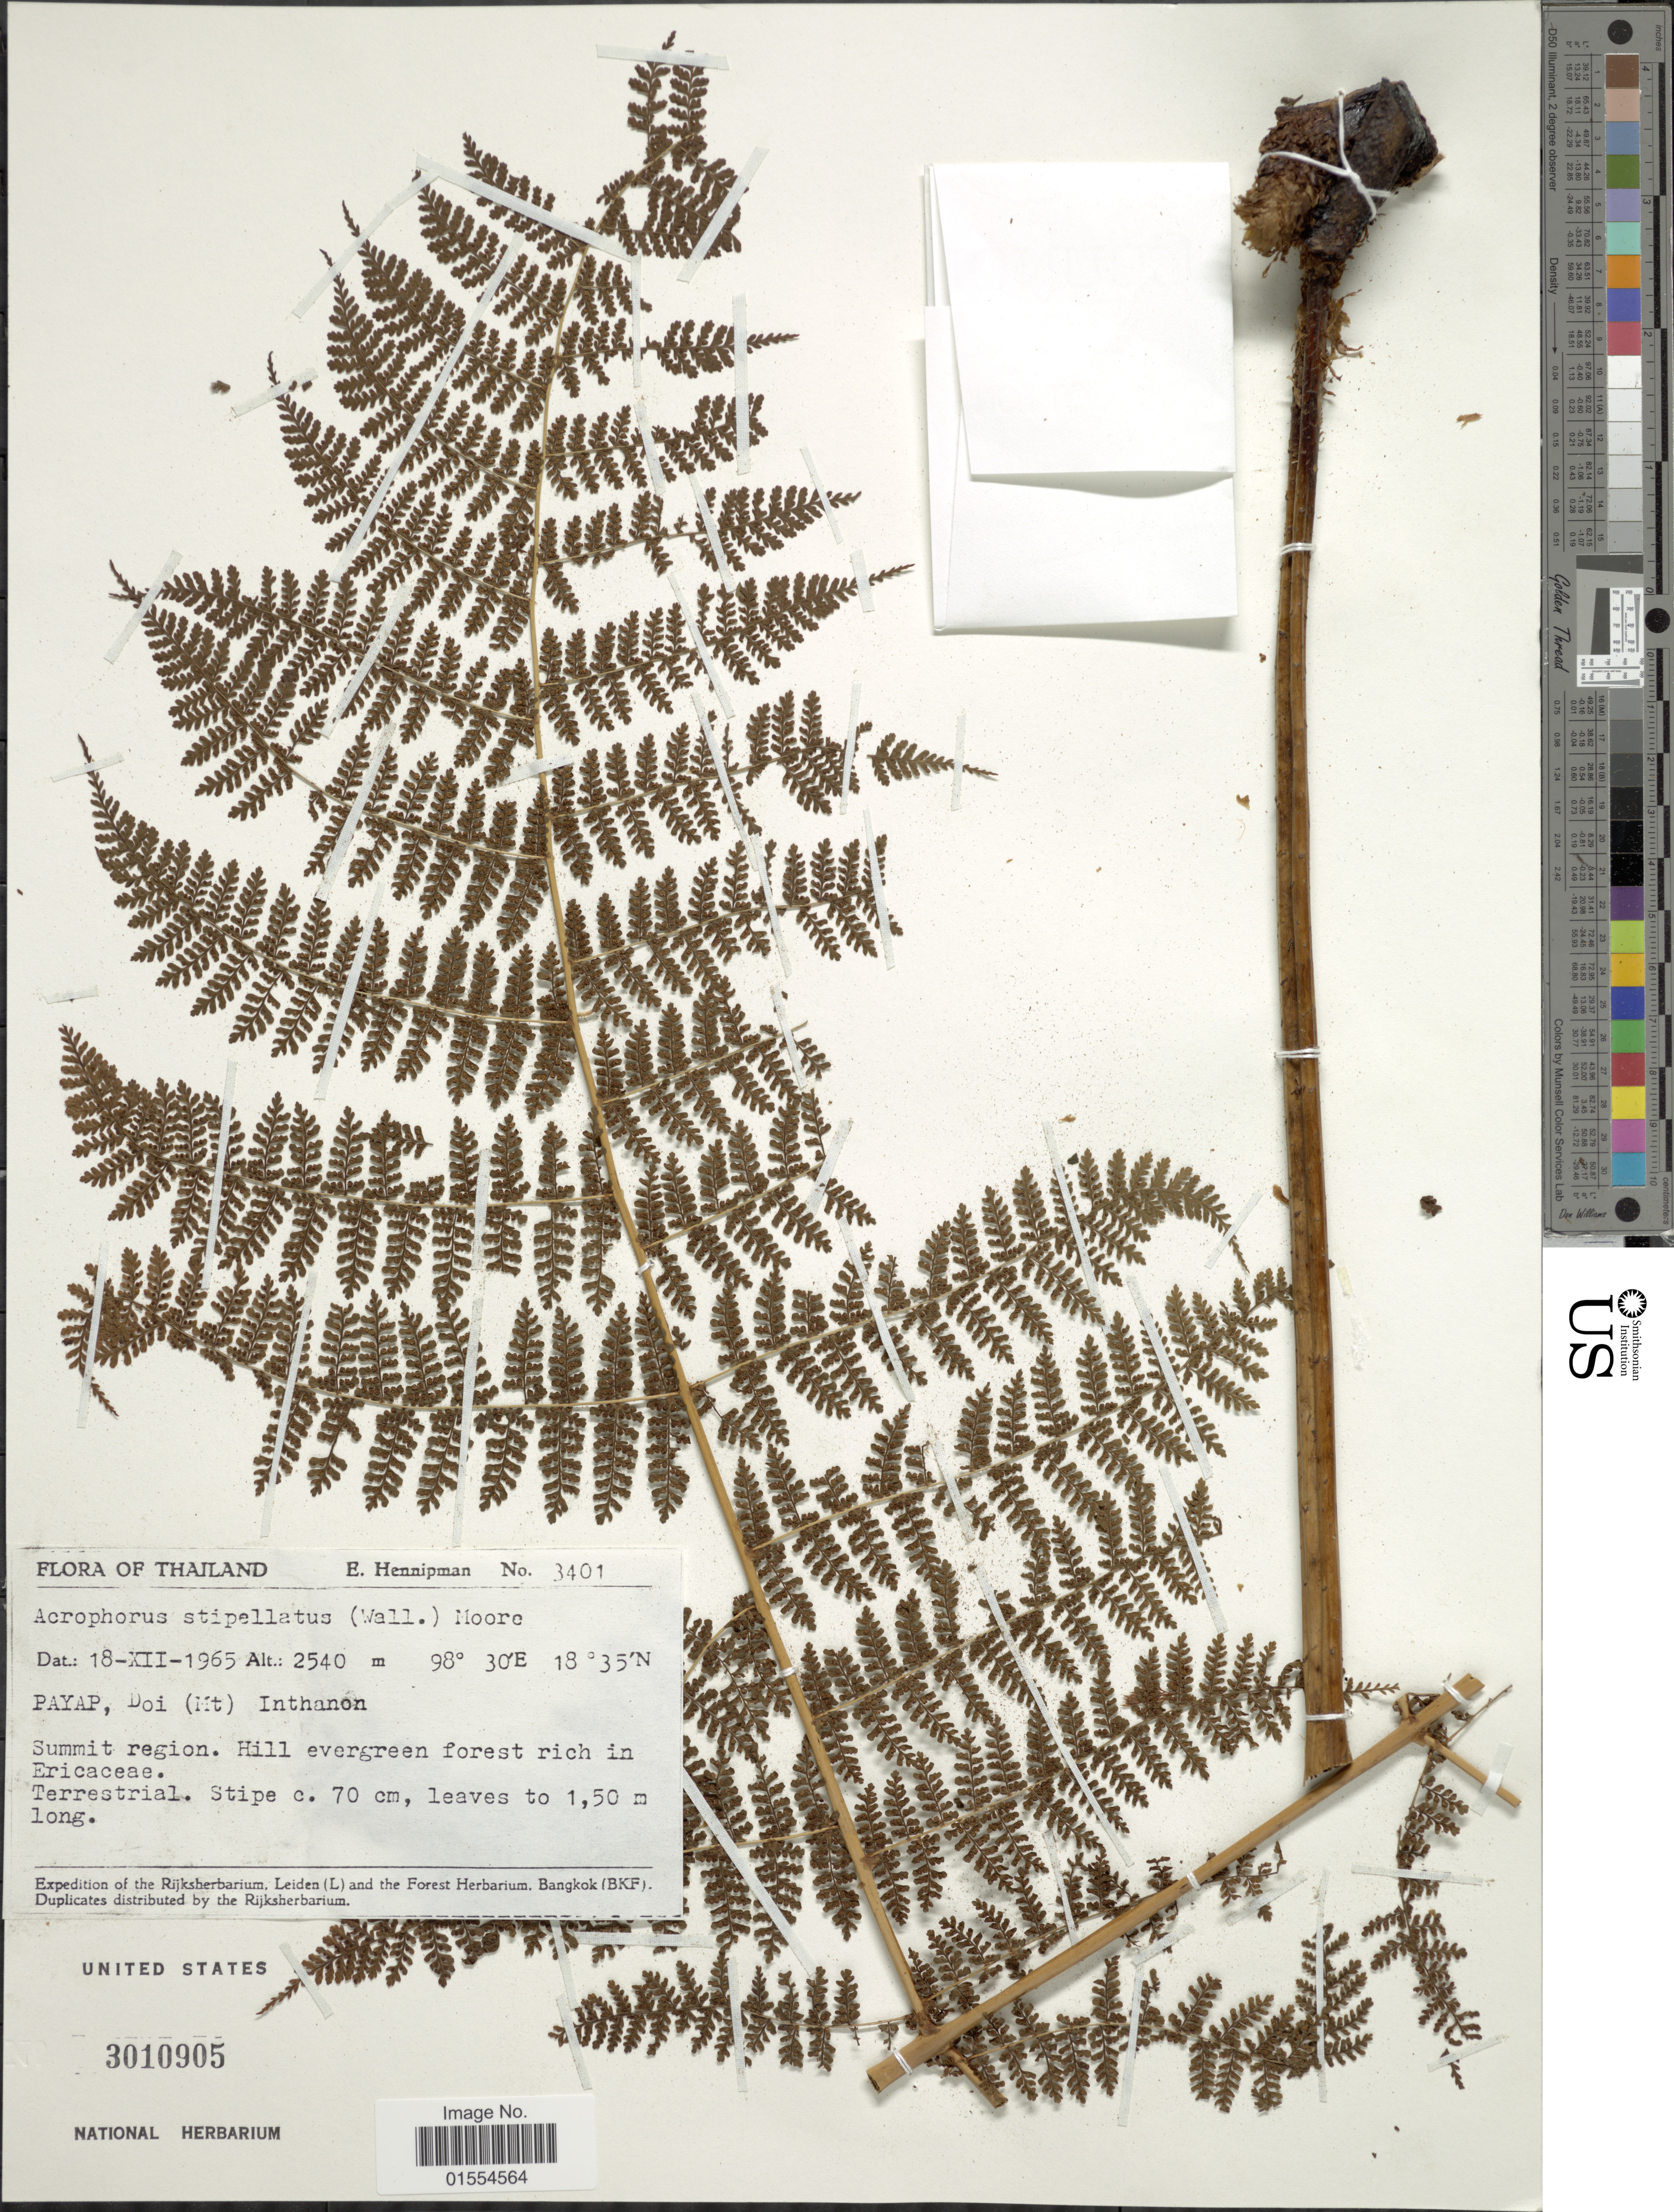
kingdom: Plantae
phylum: Tracheophyta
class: Polypodiopsida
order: Polypodiales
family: Dryopteridaceae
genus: Dryopteris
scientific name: Dryopteris nodosa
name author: (C. Presl) Li Bing Zhang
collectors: E. Hennipman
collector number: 3401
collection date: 1965-12-18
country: Thailand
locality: Thailand, Payap, Doi (Mt) Inthanon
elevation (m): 2540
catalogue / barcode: US 3010905